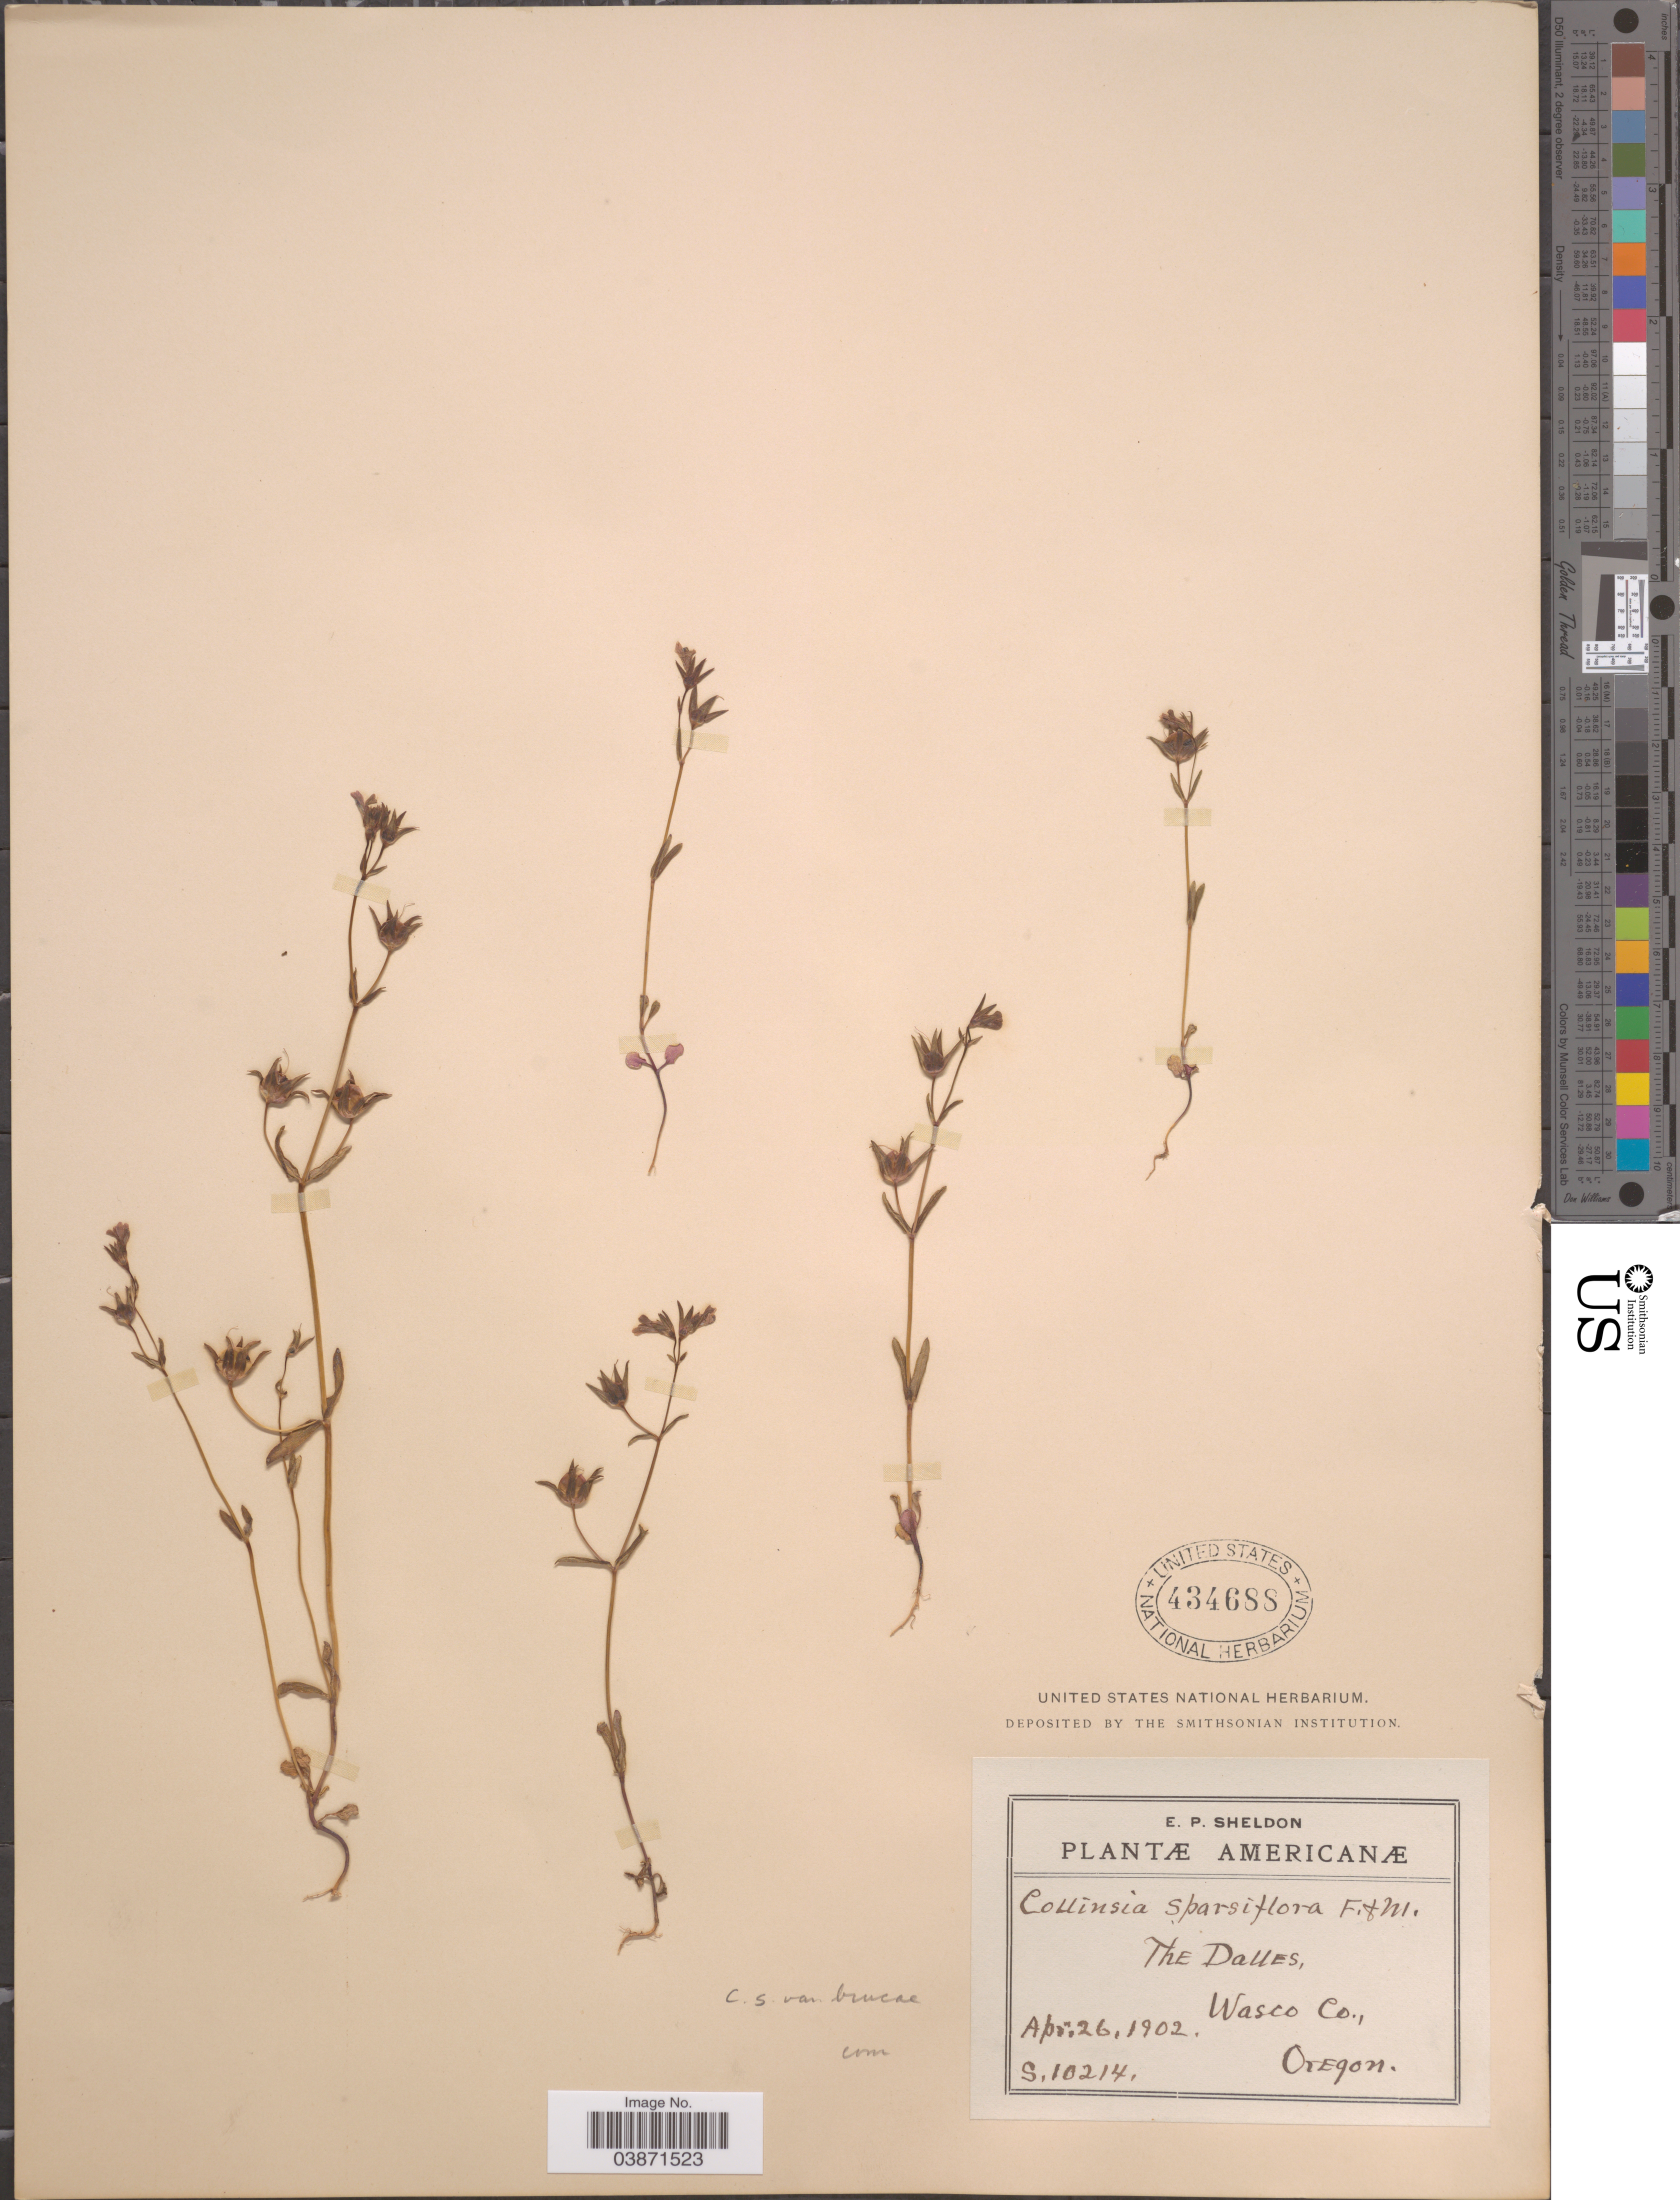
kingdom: Plantae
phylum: Tracheophyta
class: Magnoliopsida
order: Lamiales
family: Plantaginaceae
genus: Collinsia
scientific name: Collinsia sparsiflora var. brucae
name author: (M.E. Jones) Newsom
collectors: E. P. Sheldon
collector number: S10214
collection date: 1902-04-26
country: United States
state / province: Oregon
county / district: Wasco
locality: The Dalles, Wasco Co.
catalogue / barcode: US 434688